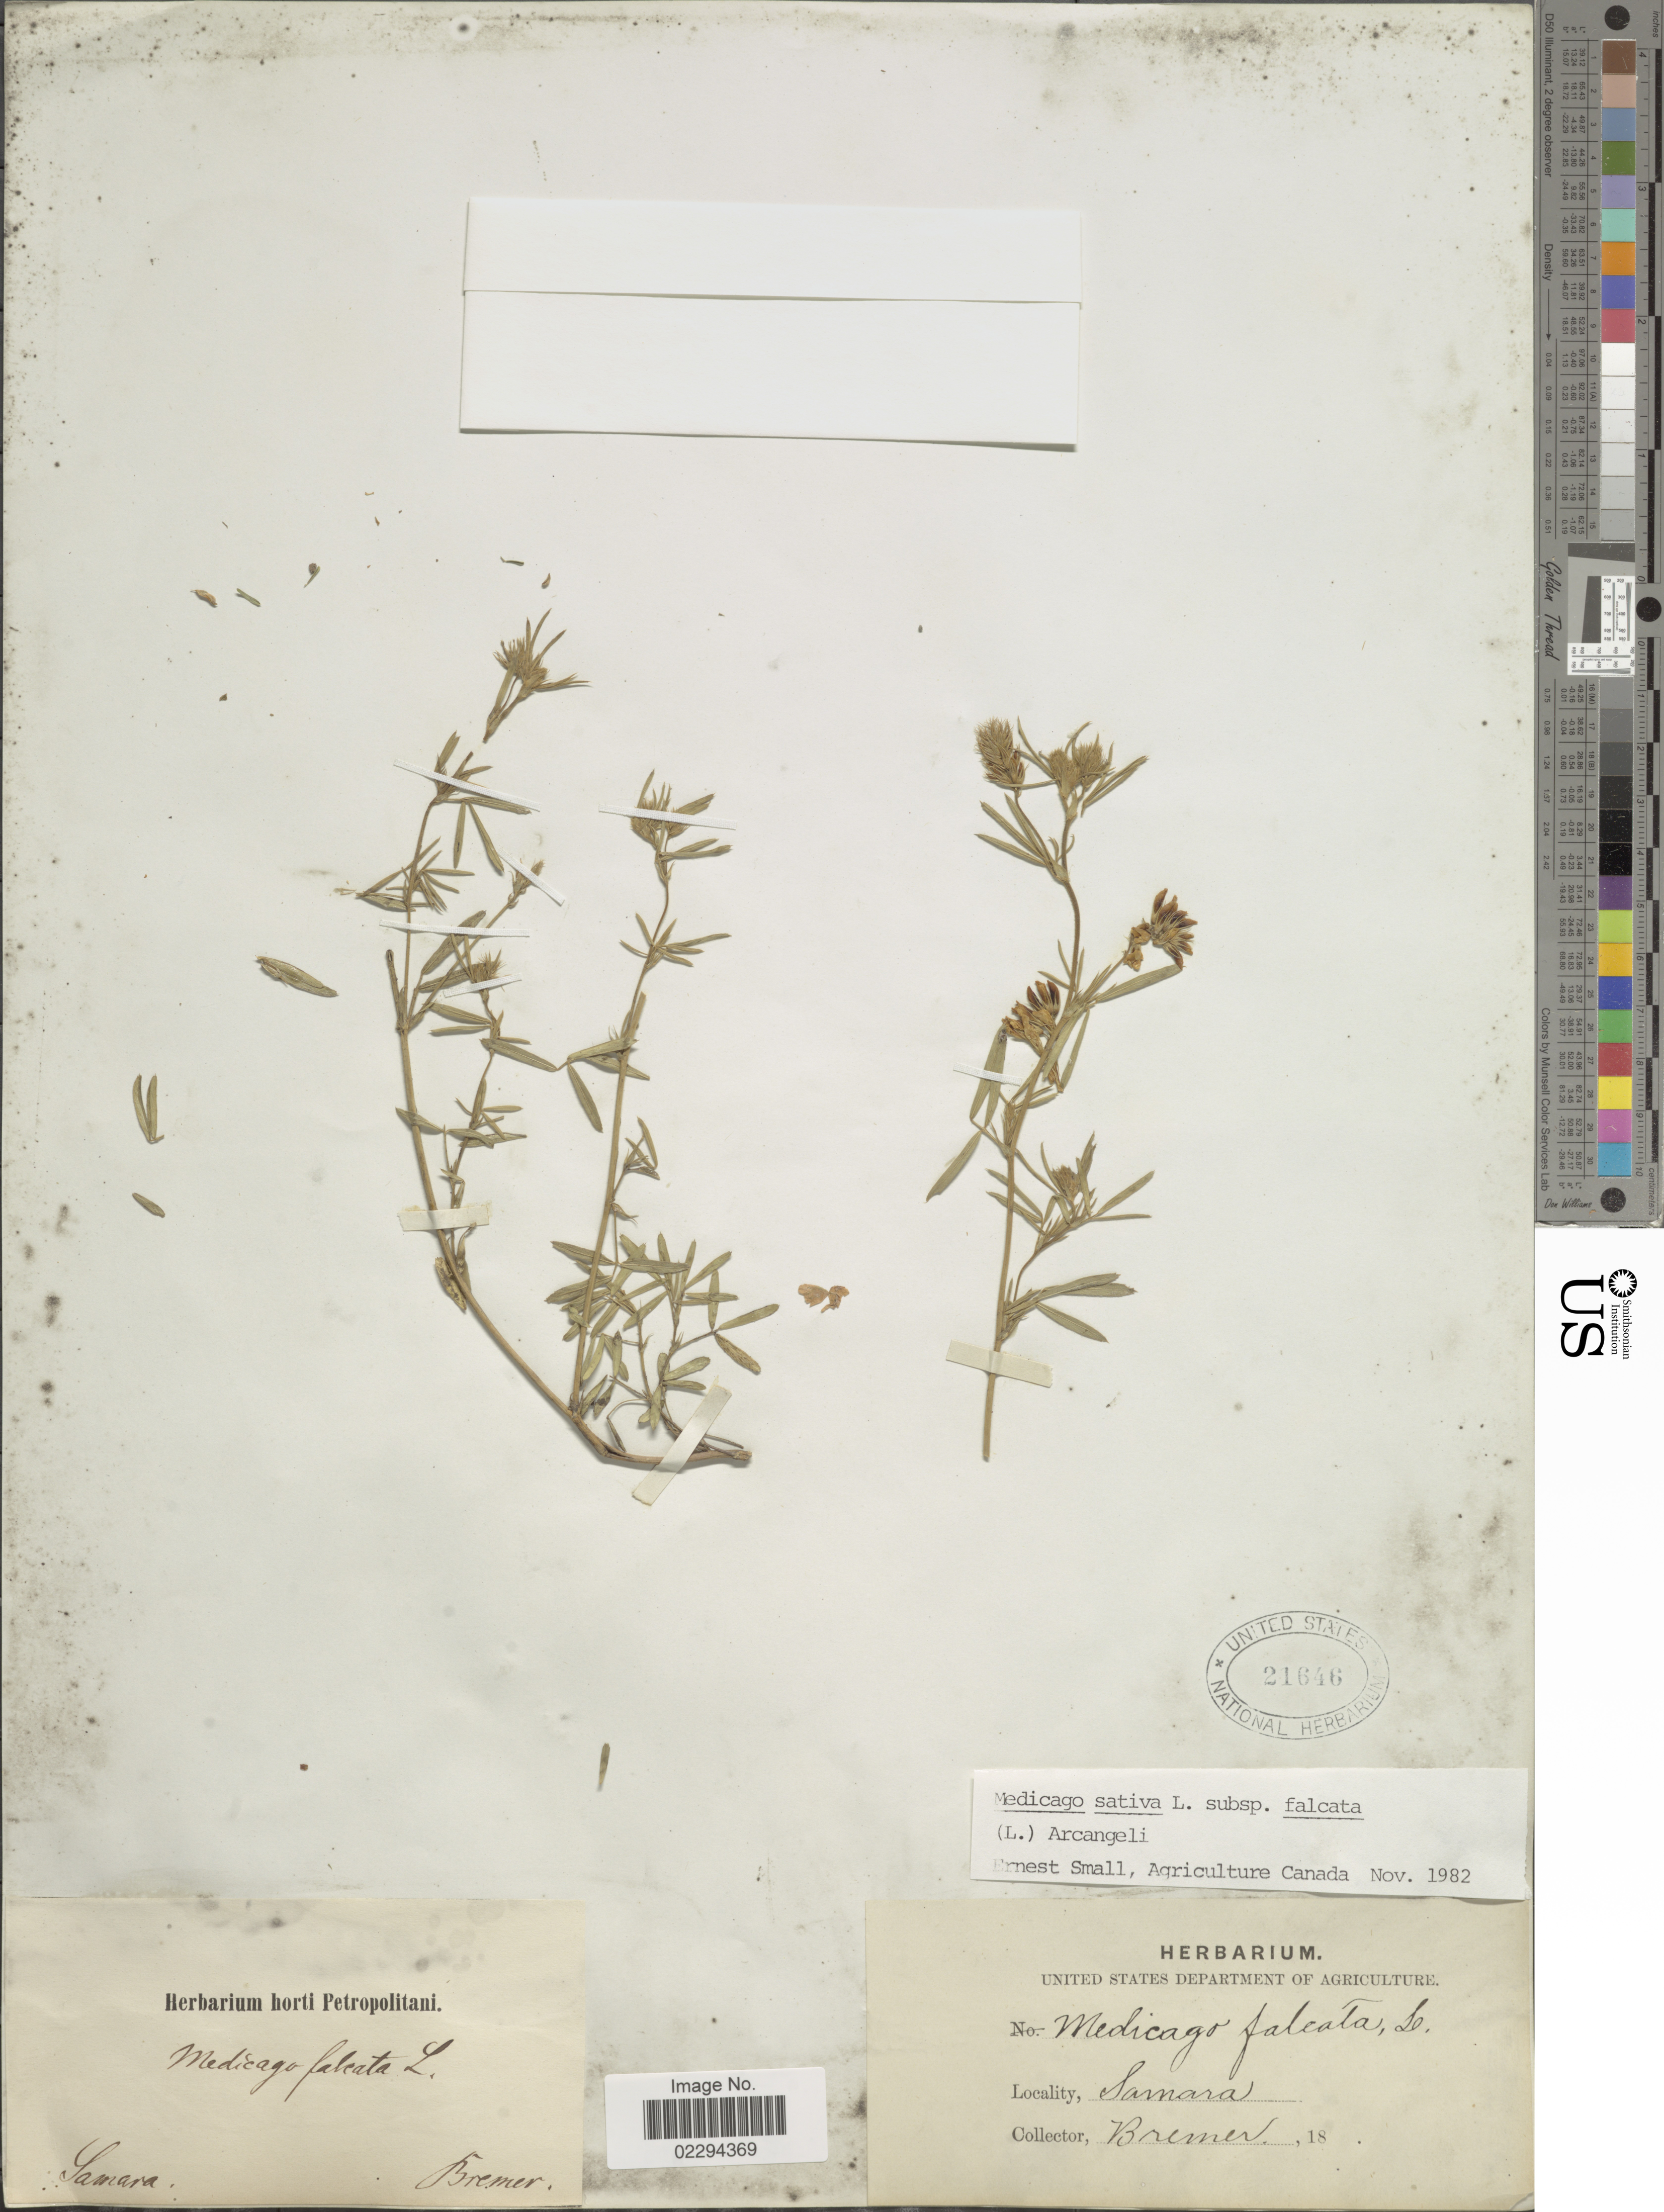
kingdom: Plantae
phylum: Tracheophyta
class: Magnoliopsida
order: Fabales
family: Fabaceae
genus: Medicago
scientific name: Medicago sativa subsp. falcata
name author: (L.) Arcang.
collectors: Bremer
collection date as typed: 18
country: Russian Federation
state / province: Samara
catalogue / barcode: US 21646